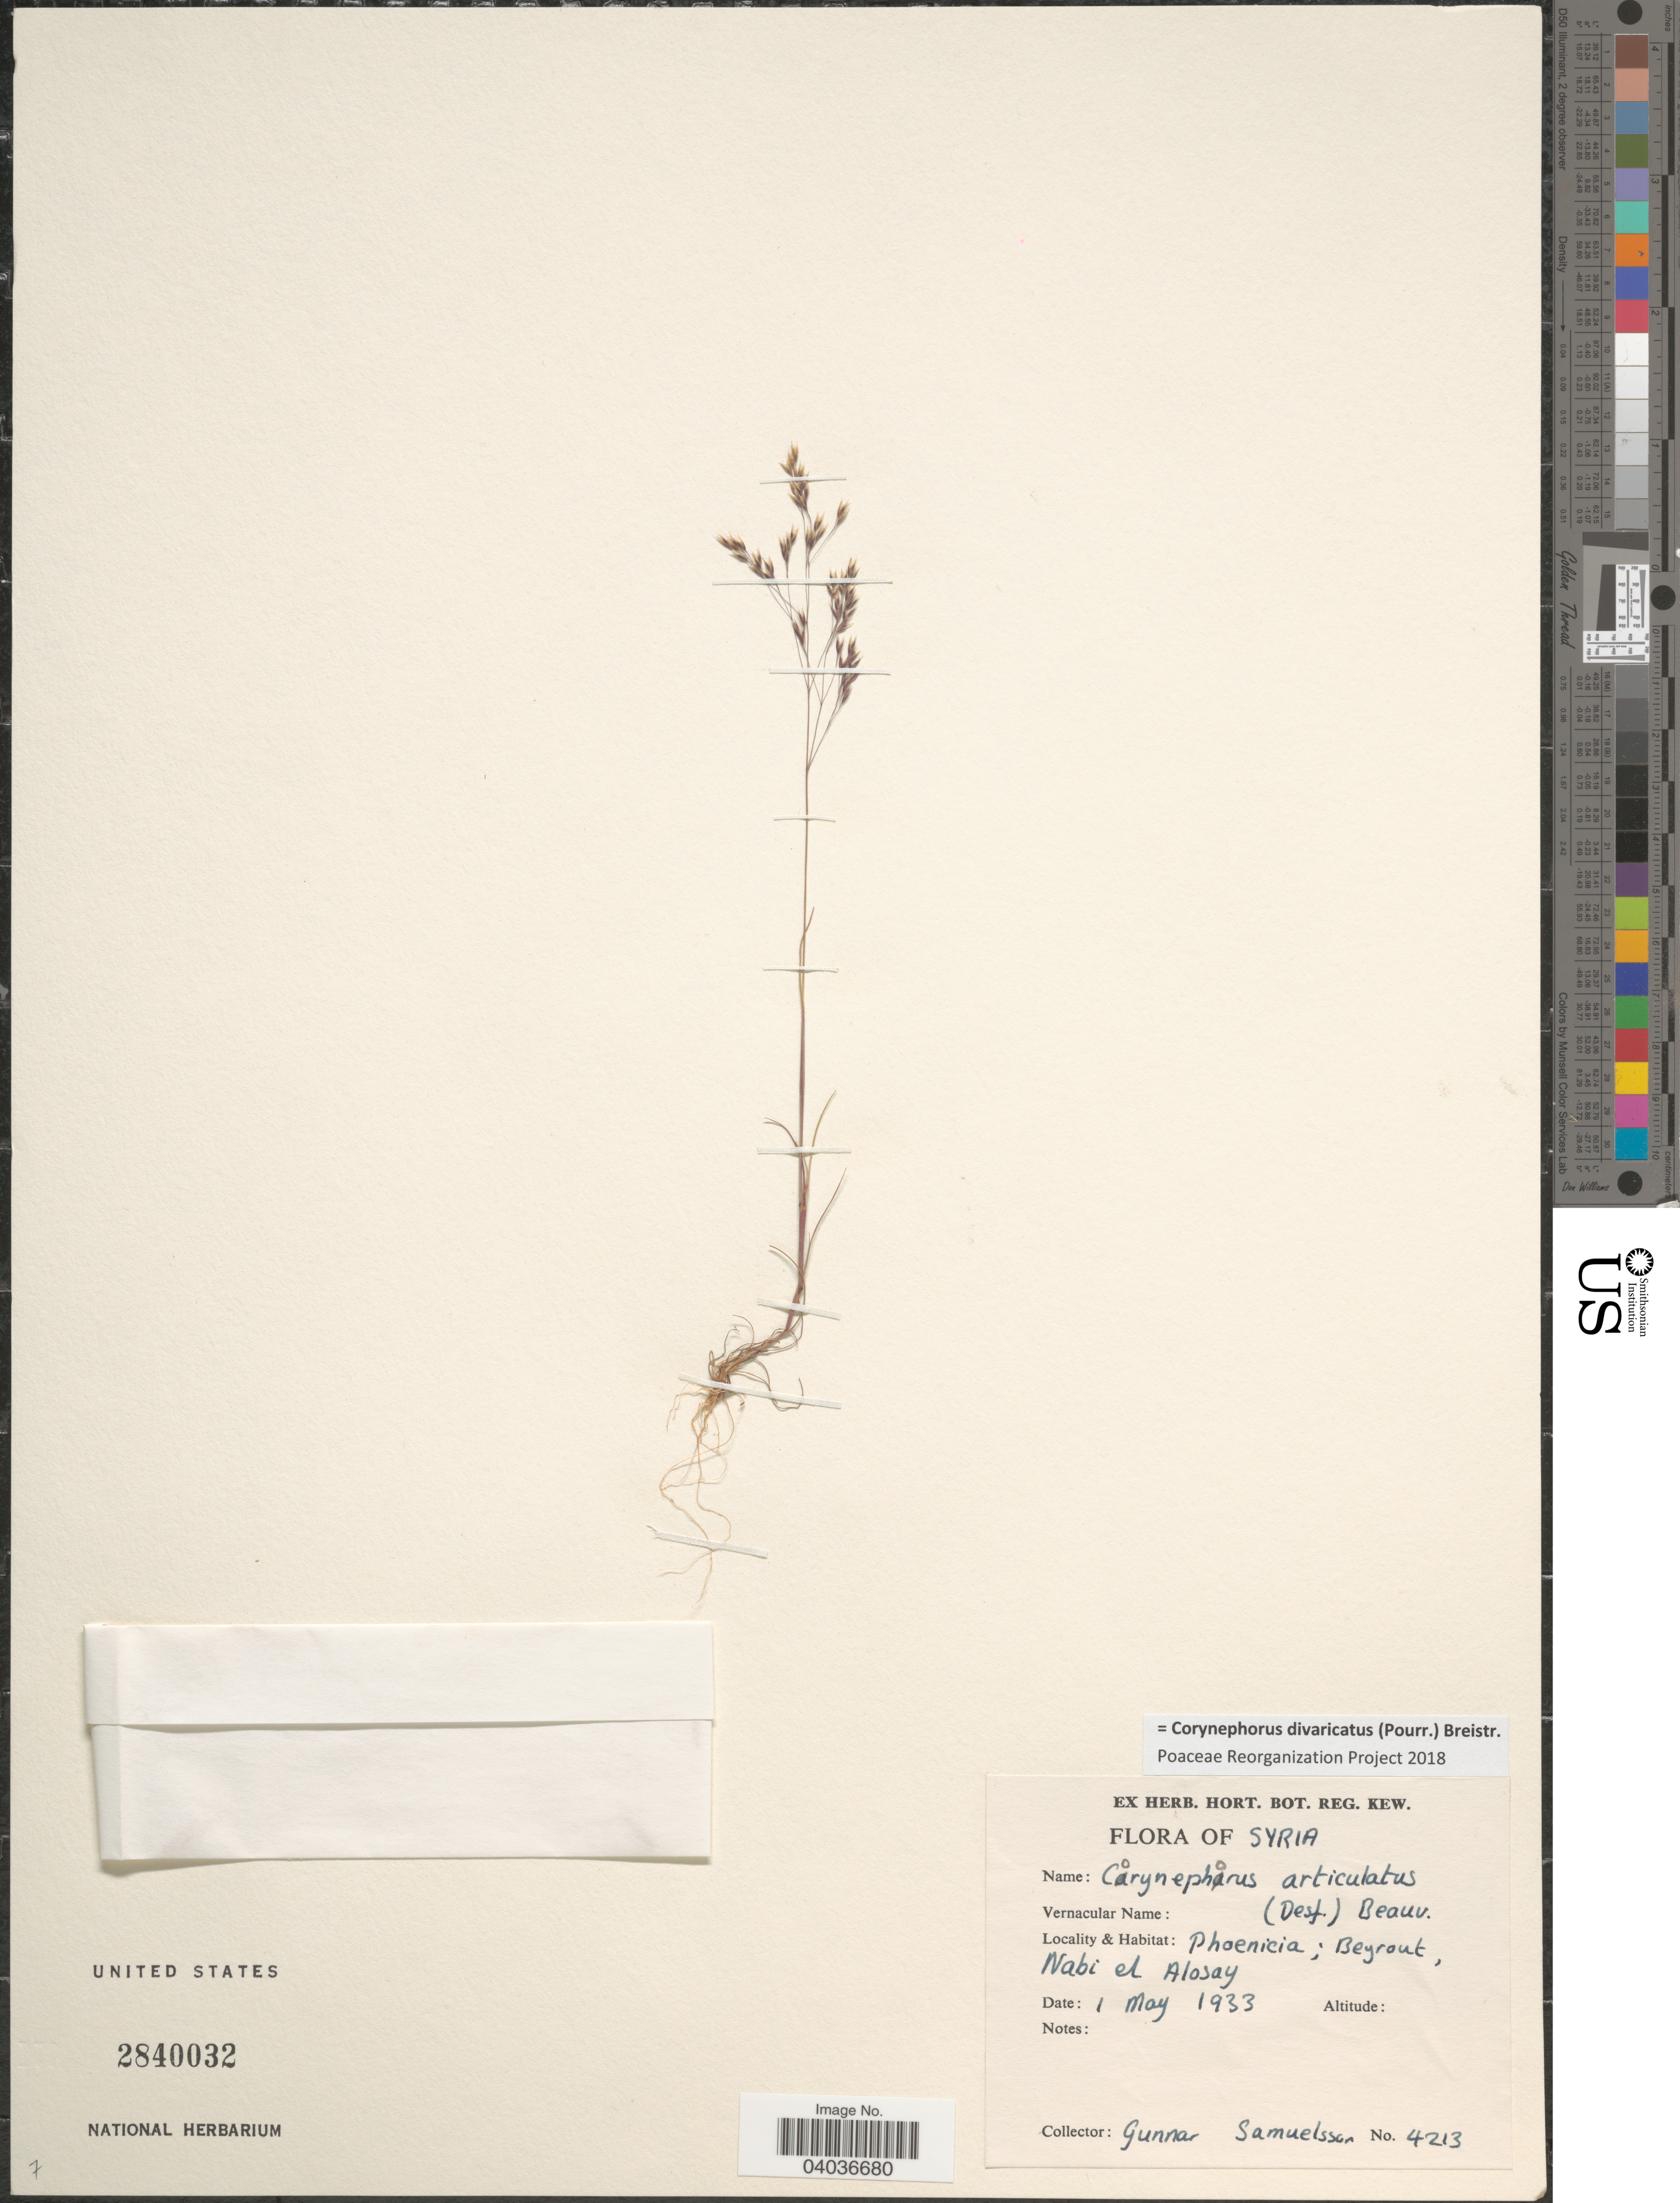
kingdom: Plantae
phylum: Tracheophyta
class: Liliopsida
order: Poales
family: Poaceae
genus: Corynephorus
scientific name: Corynephorus divaricatus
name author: (Pourr.) Breistroffer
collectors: G. Samuelsson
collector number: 4213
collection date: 1933-05-01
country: Syria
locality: Phoenicia: Beyrout, Nabi el Alosay.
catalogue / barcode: US 2840032